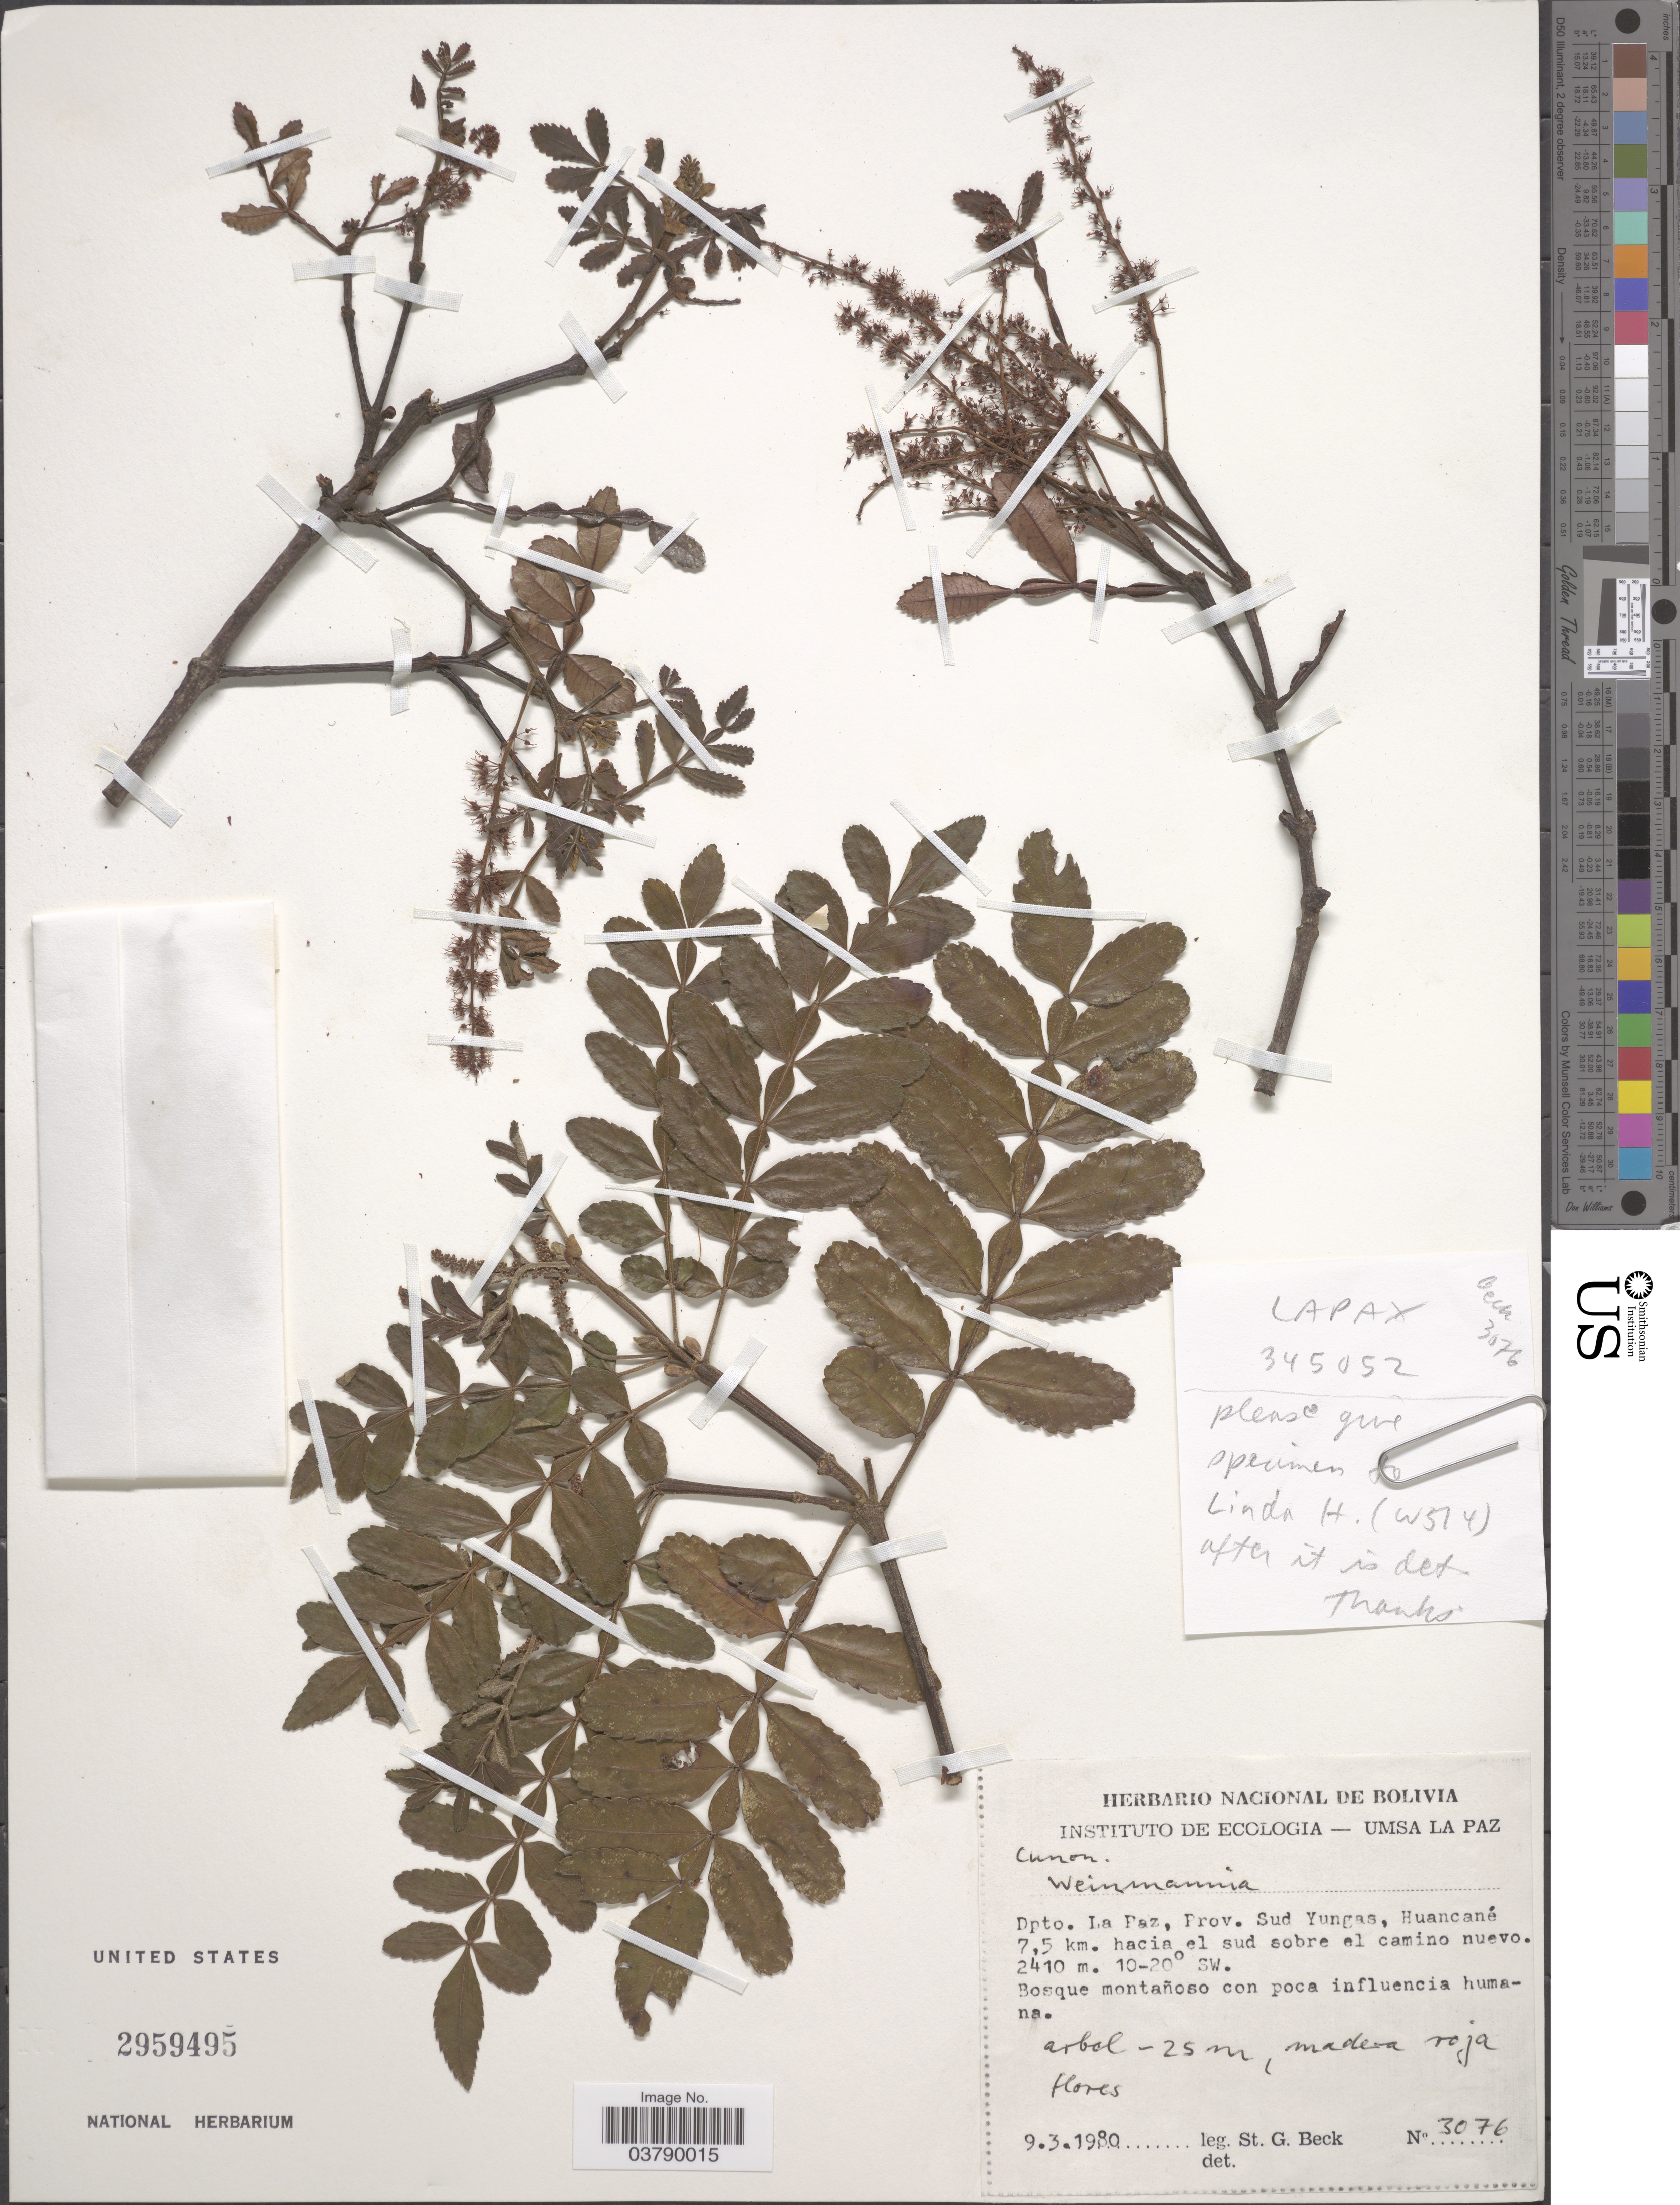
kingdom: Plantae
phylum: Tracheophyta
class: Magnoliopsida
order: Oxalidales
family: Cunoniaceae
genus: Weinmannia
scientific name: Weinmannia sp.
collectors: S. G. Beck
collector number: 3076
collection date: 1980-03-09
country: Bolivia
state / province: La Paz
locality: Dpto. La Paz. Prov. Sud Yungas, Huancané, 7.5 km. hacia el sud sobre el camino nuevo.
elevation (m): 2410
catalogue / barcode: US 2959495